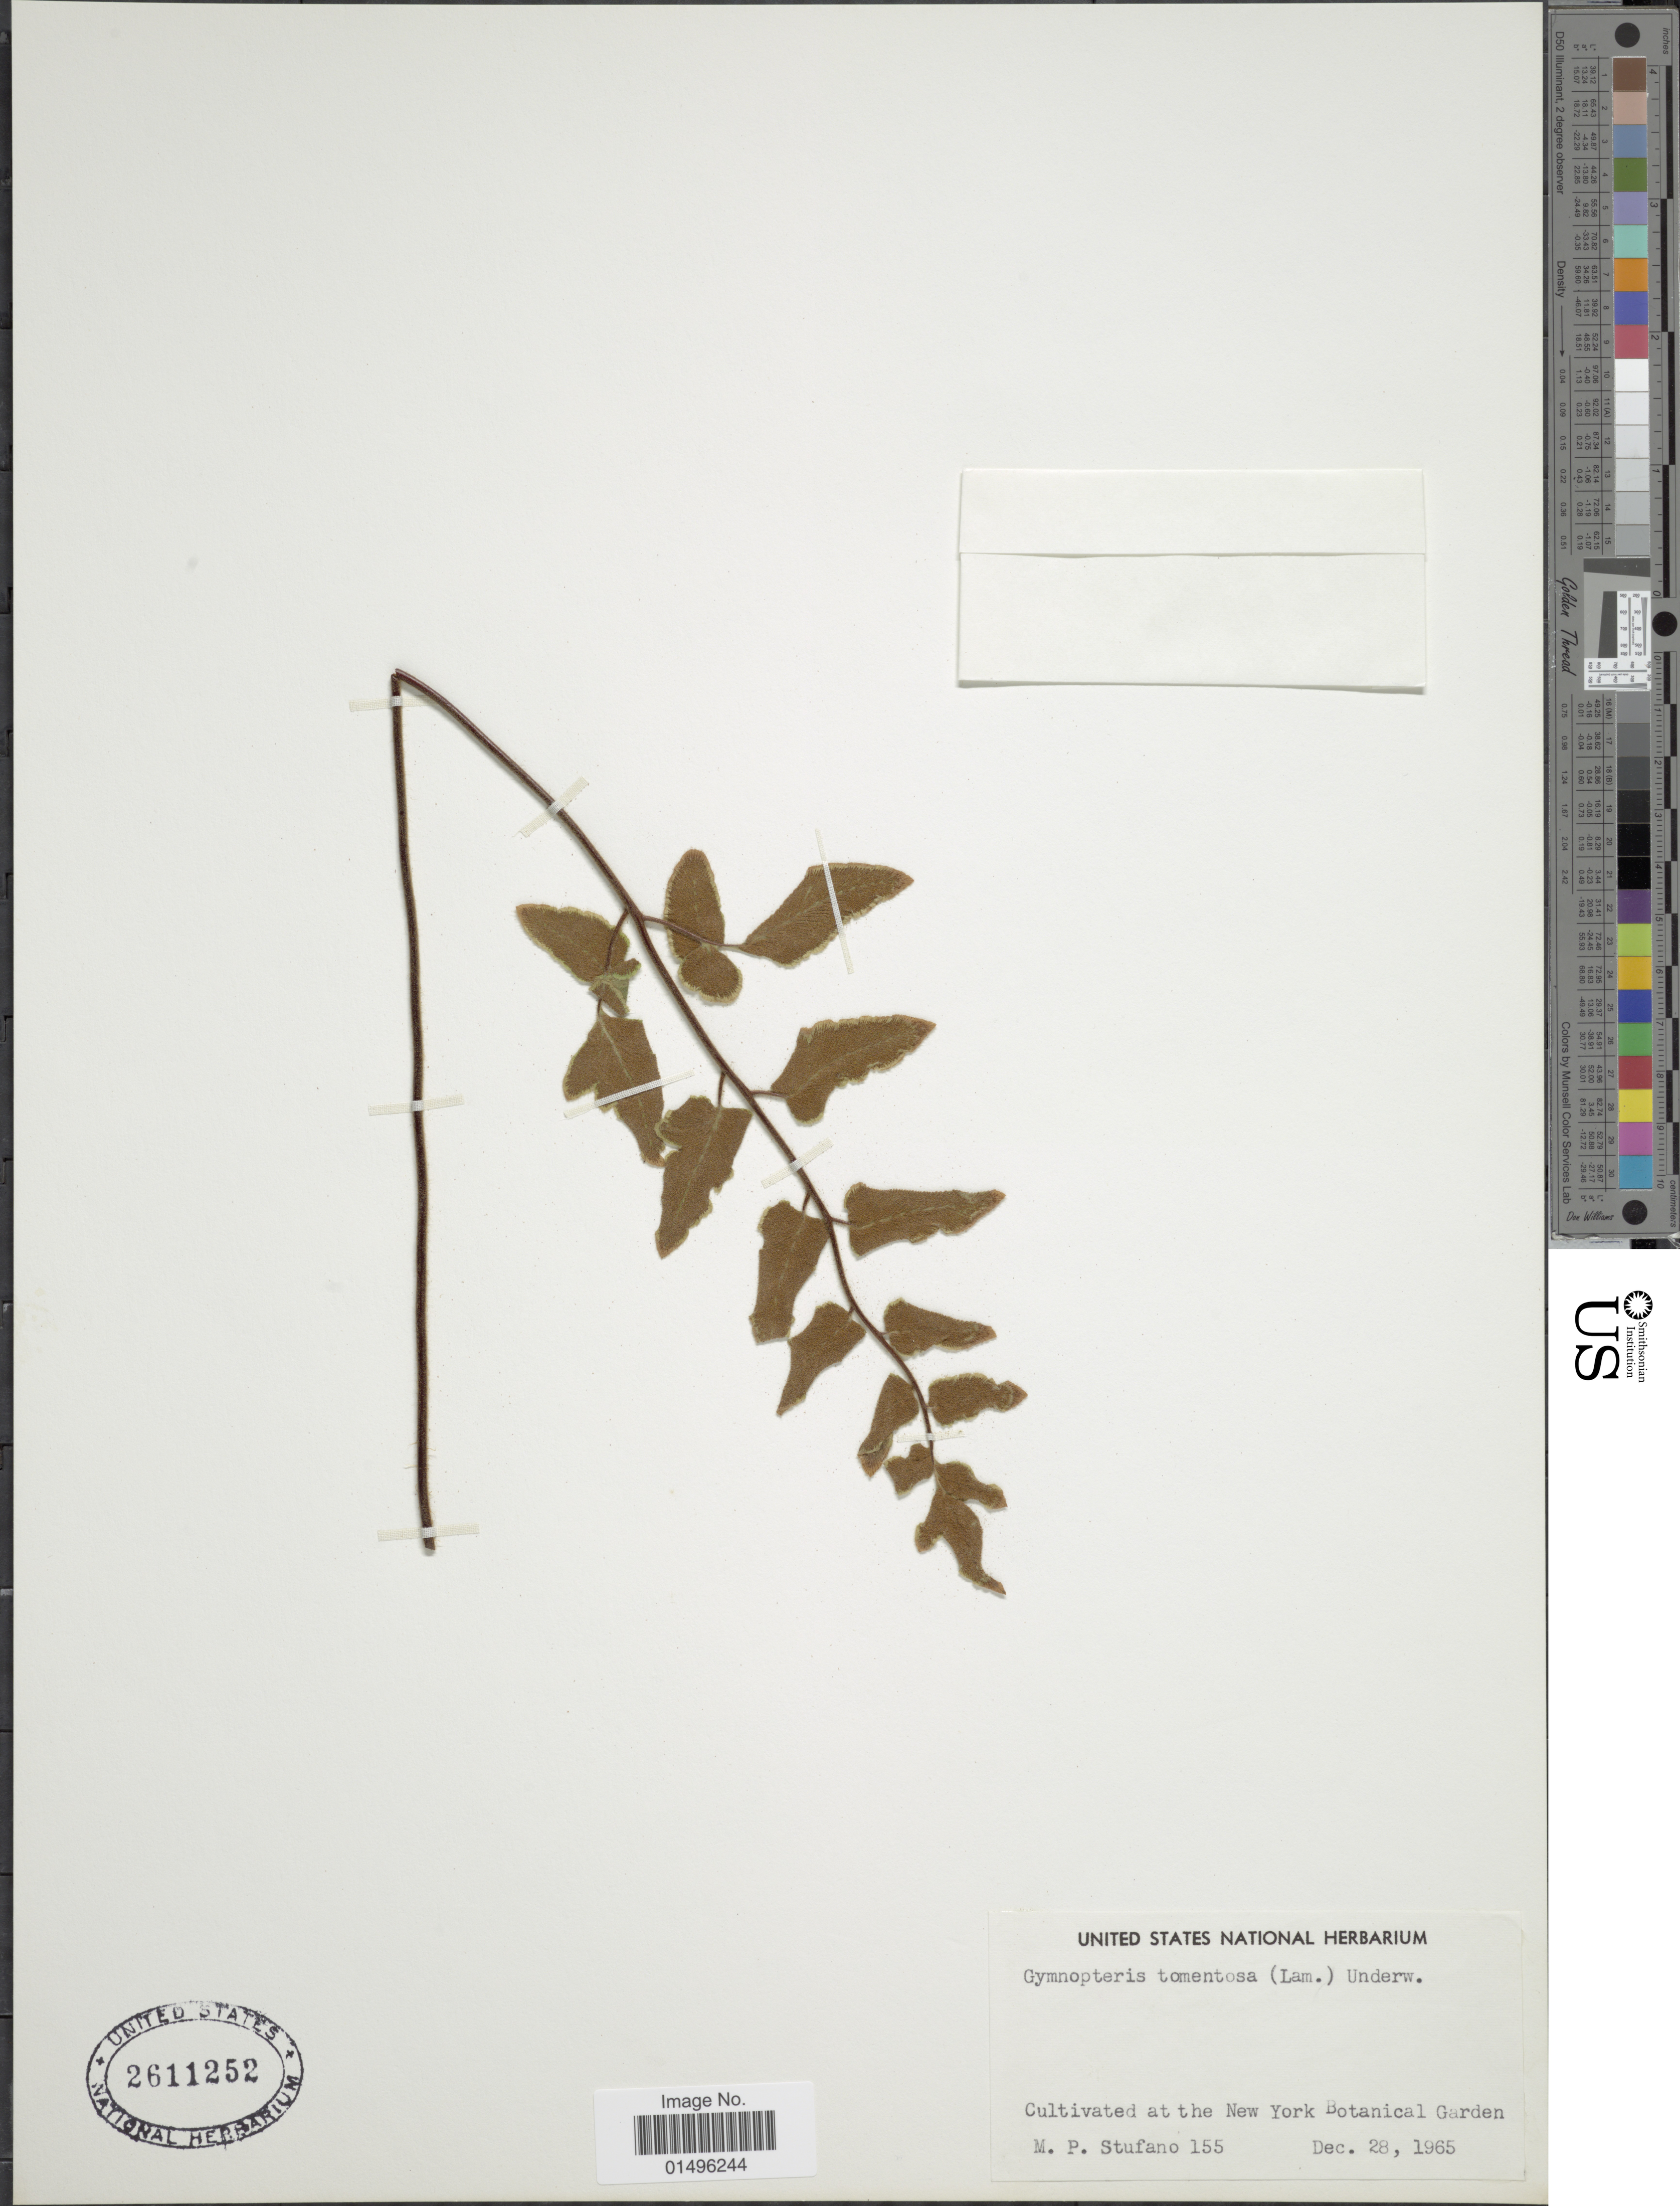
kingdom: Plantae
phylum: Tracheophyta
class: Polypodiopsida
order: Polypodiales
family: Pteridaceae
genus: Hemionitis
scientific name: Hemionitis tomentosa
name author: (Lam.) Raddi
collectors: M. Stufano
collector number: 155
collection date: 1965-12-28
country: United States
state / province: New York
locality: At the New York Botanical Garden,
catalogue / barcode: US 2611252